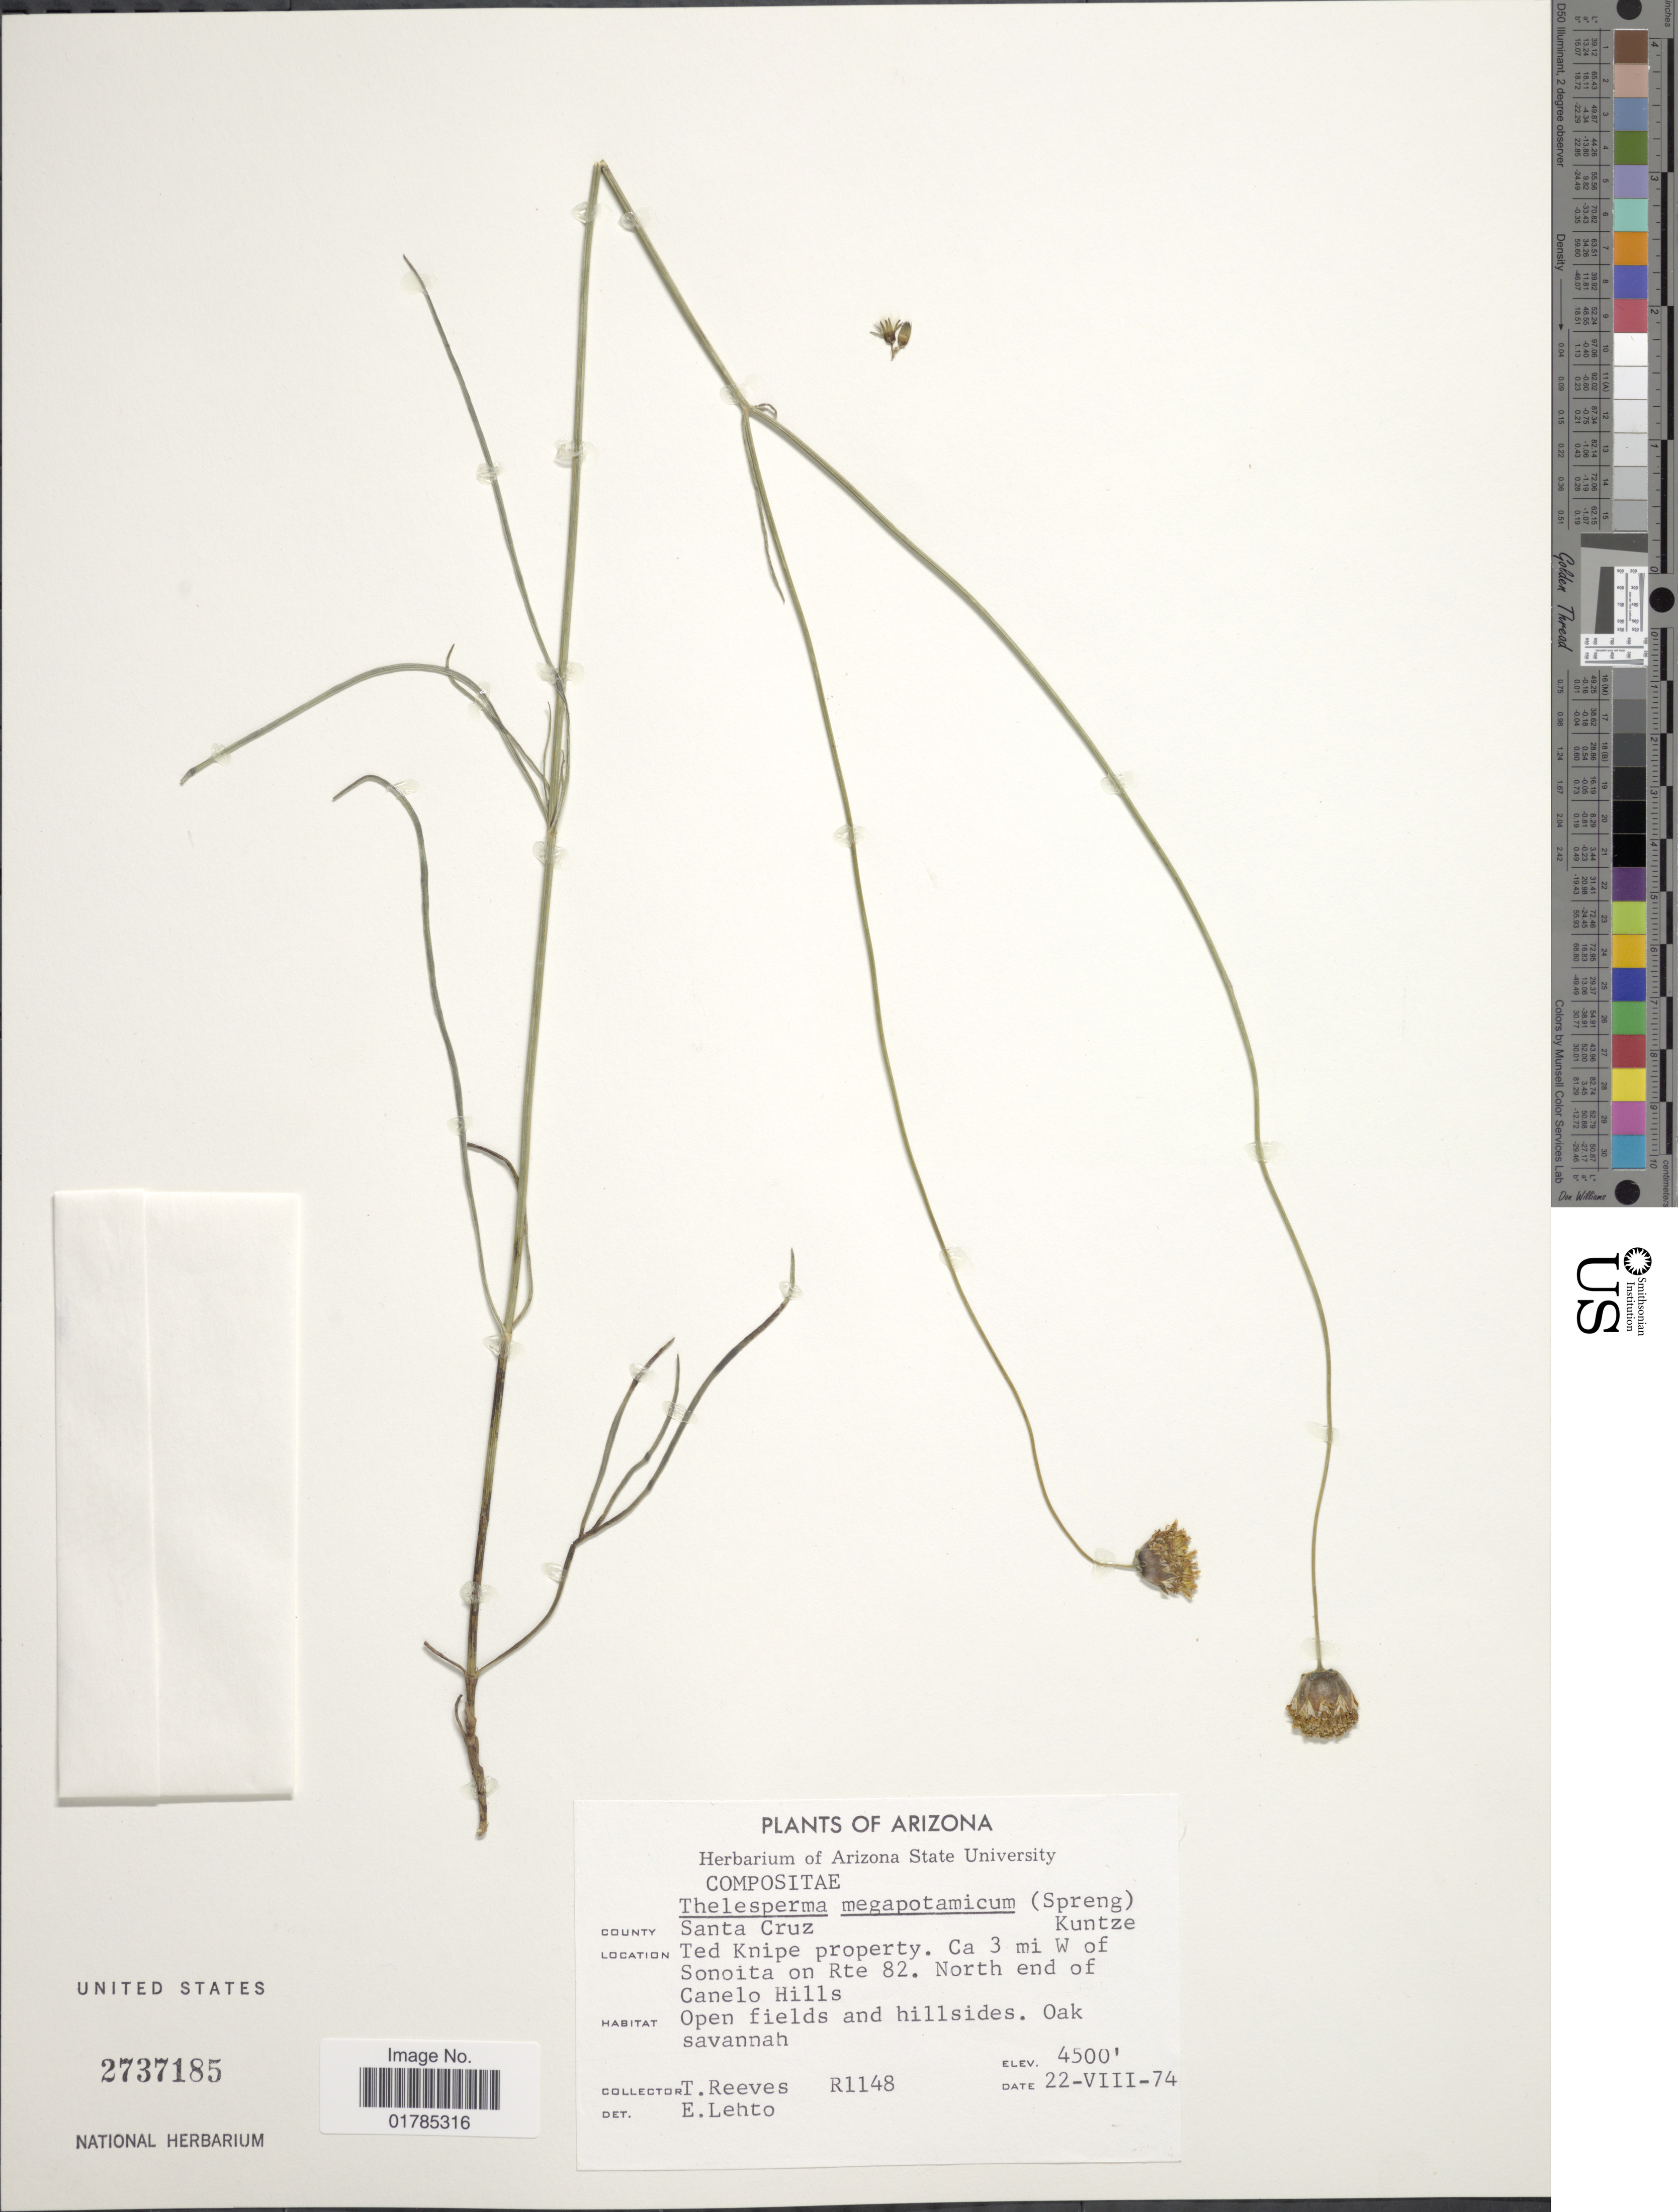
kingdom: Plantae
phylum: Tracheophyta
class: Magnoliopsida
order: Asterales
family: Asteraceae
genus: Thelesperma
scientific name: Thelesperma megapotamicum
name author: (Spreng.) Herter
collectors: T. Reeves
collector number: R1148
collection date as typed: Transcribed d/m/y: 22/8/74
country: United States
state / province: Arizona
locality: County Santa Cruz. Ted Knipe property. Ca. 3 mi W of Sonoita on Rte. 82 North end of Canelo Hills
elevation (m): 1372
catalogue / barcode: US 2737185